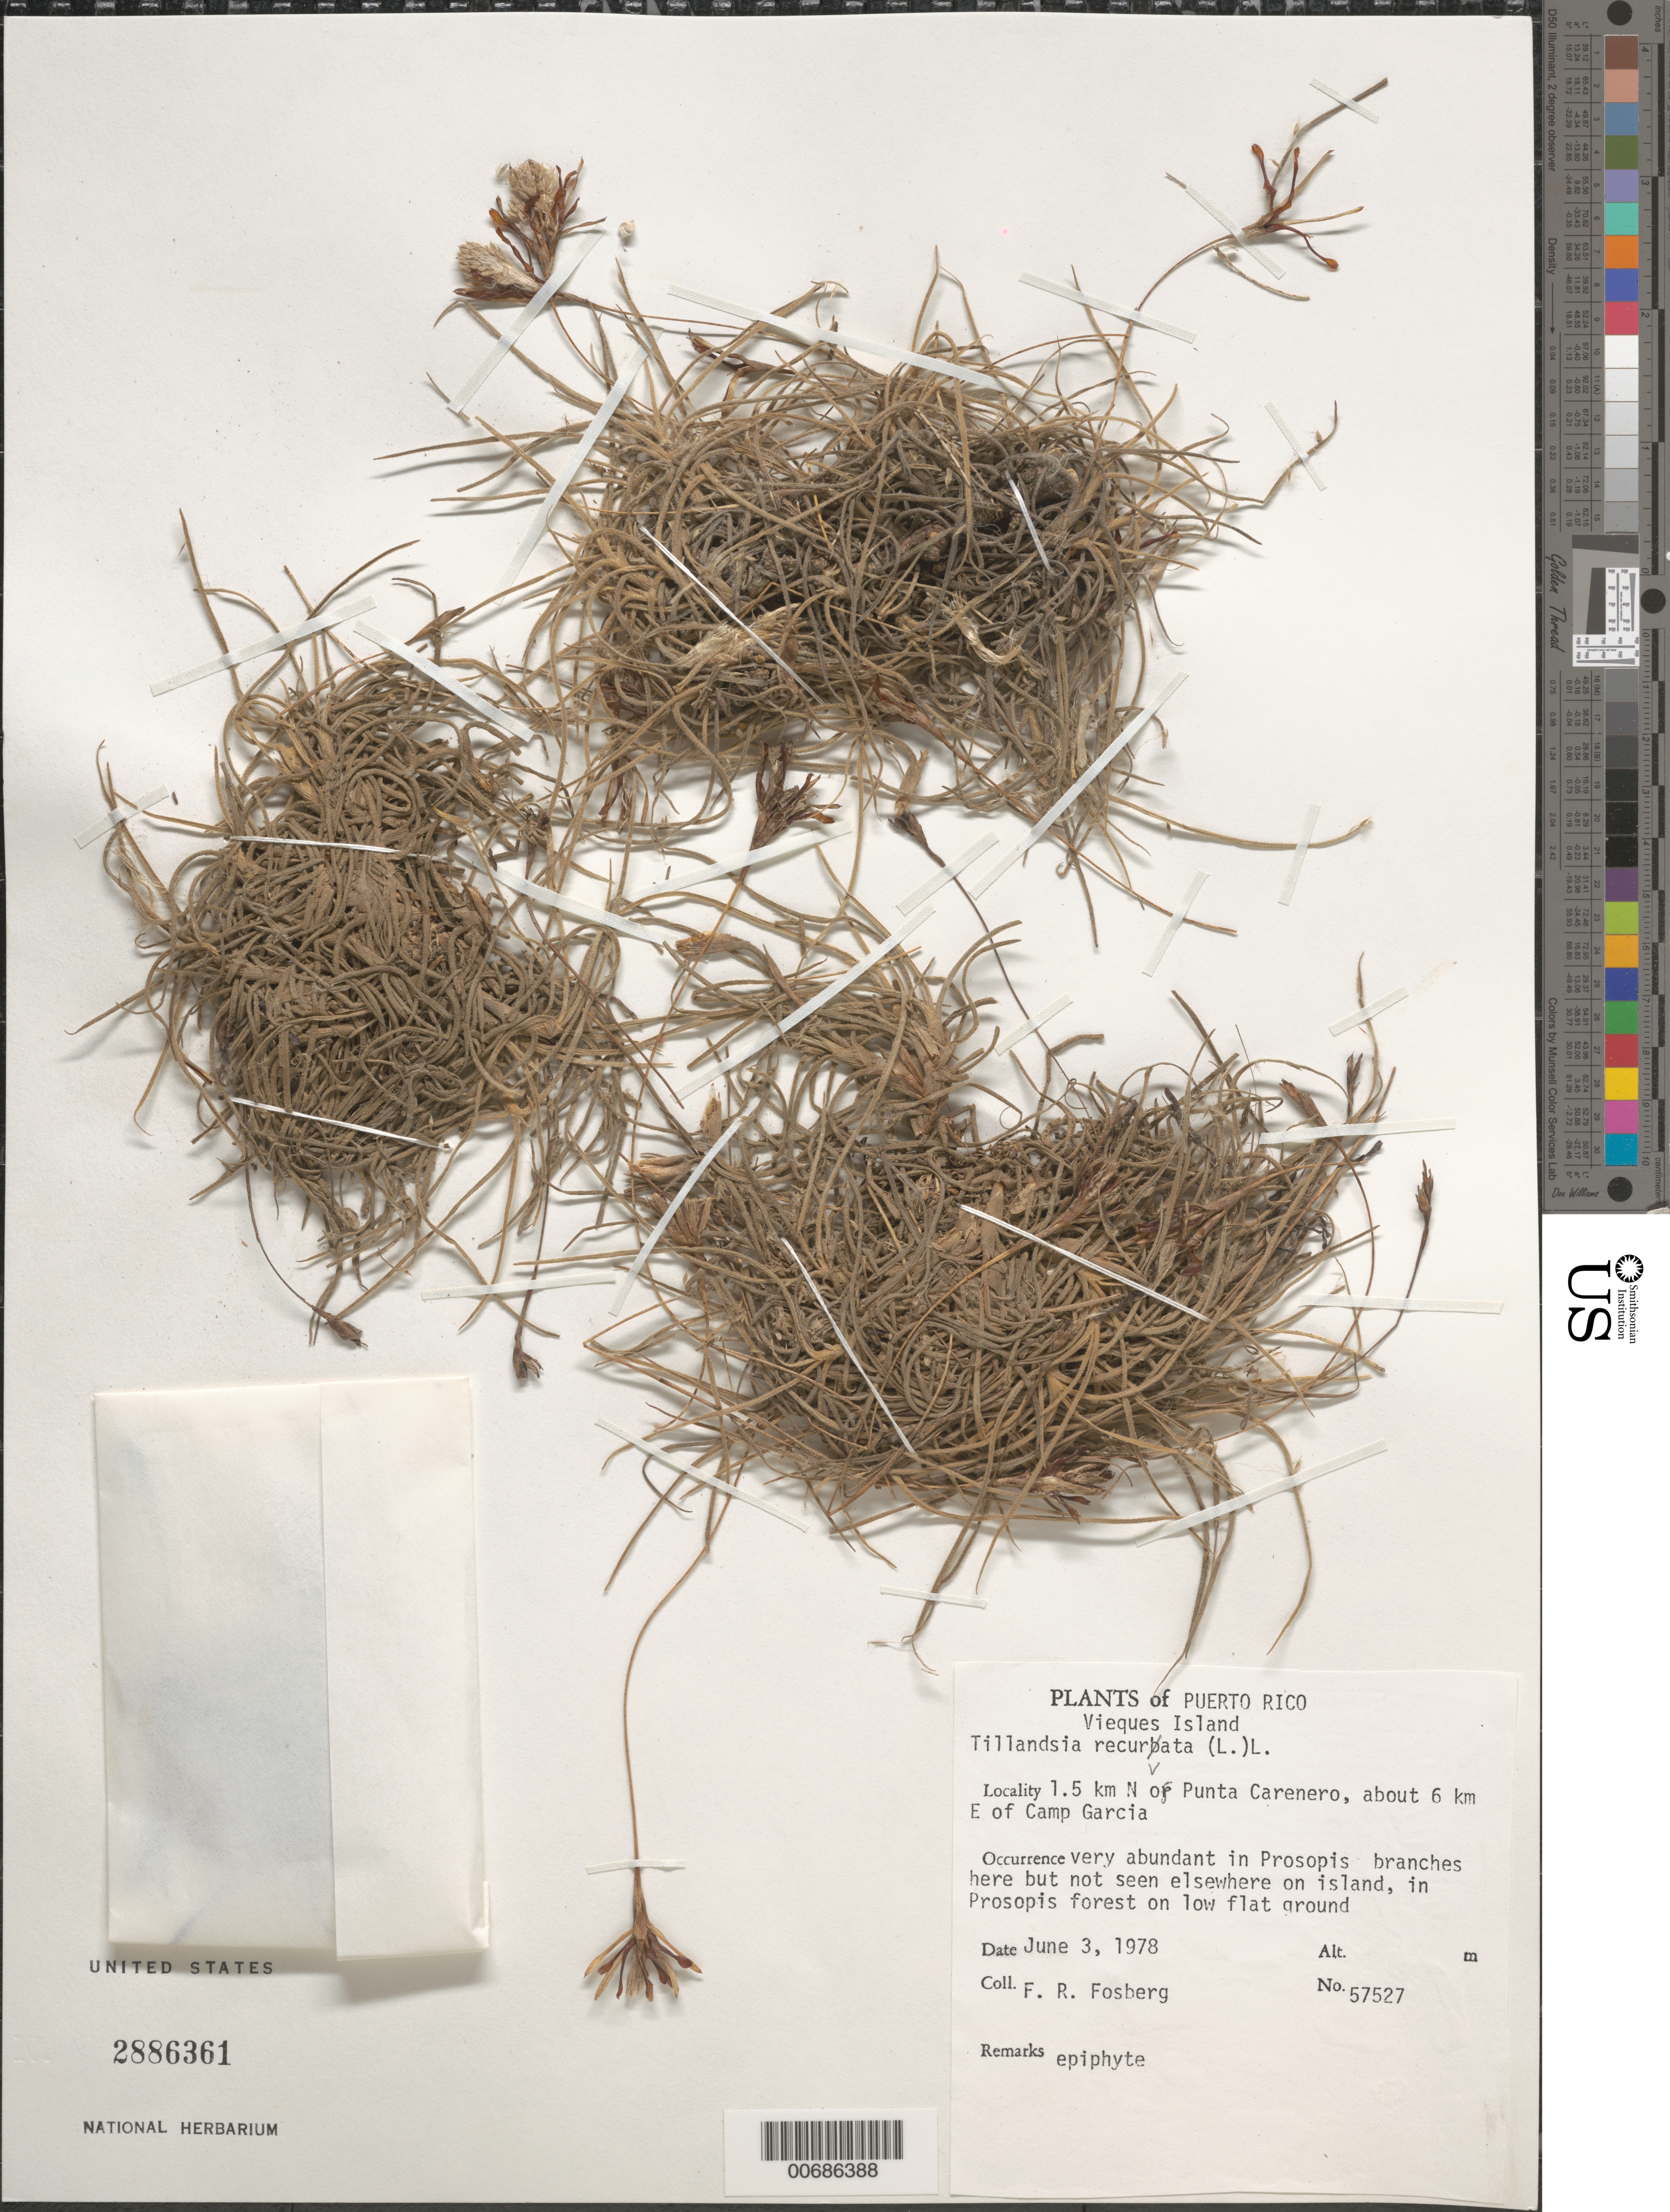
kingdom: Plantae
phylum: Tracheophyta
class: Liliopsida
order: Poales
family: Bromeliaceae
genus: Tillandsia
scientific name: Tillandsia recurvata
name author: L.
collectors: F. R. Fosberg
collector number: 57527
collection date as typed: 03 Jun 1978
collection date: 1978-06-03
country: Puerto Rico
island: Vieques Island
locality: Vieques I.; 1.5 km N of Punta Carenero, about 6 km E of Camp Garcia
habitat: On Prosopis branches here but not seen elsewhere on the island, in Prosopis forest on low flat ground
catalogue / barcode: US 2886361